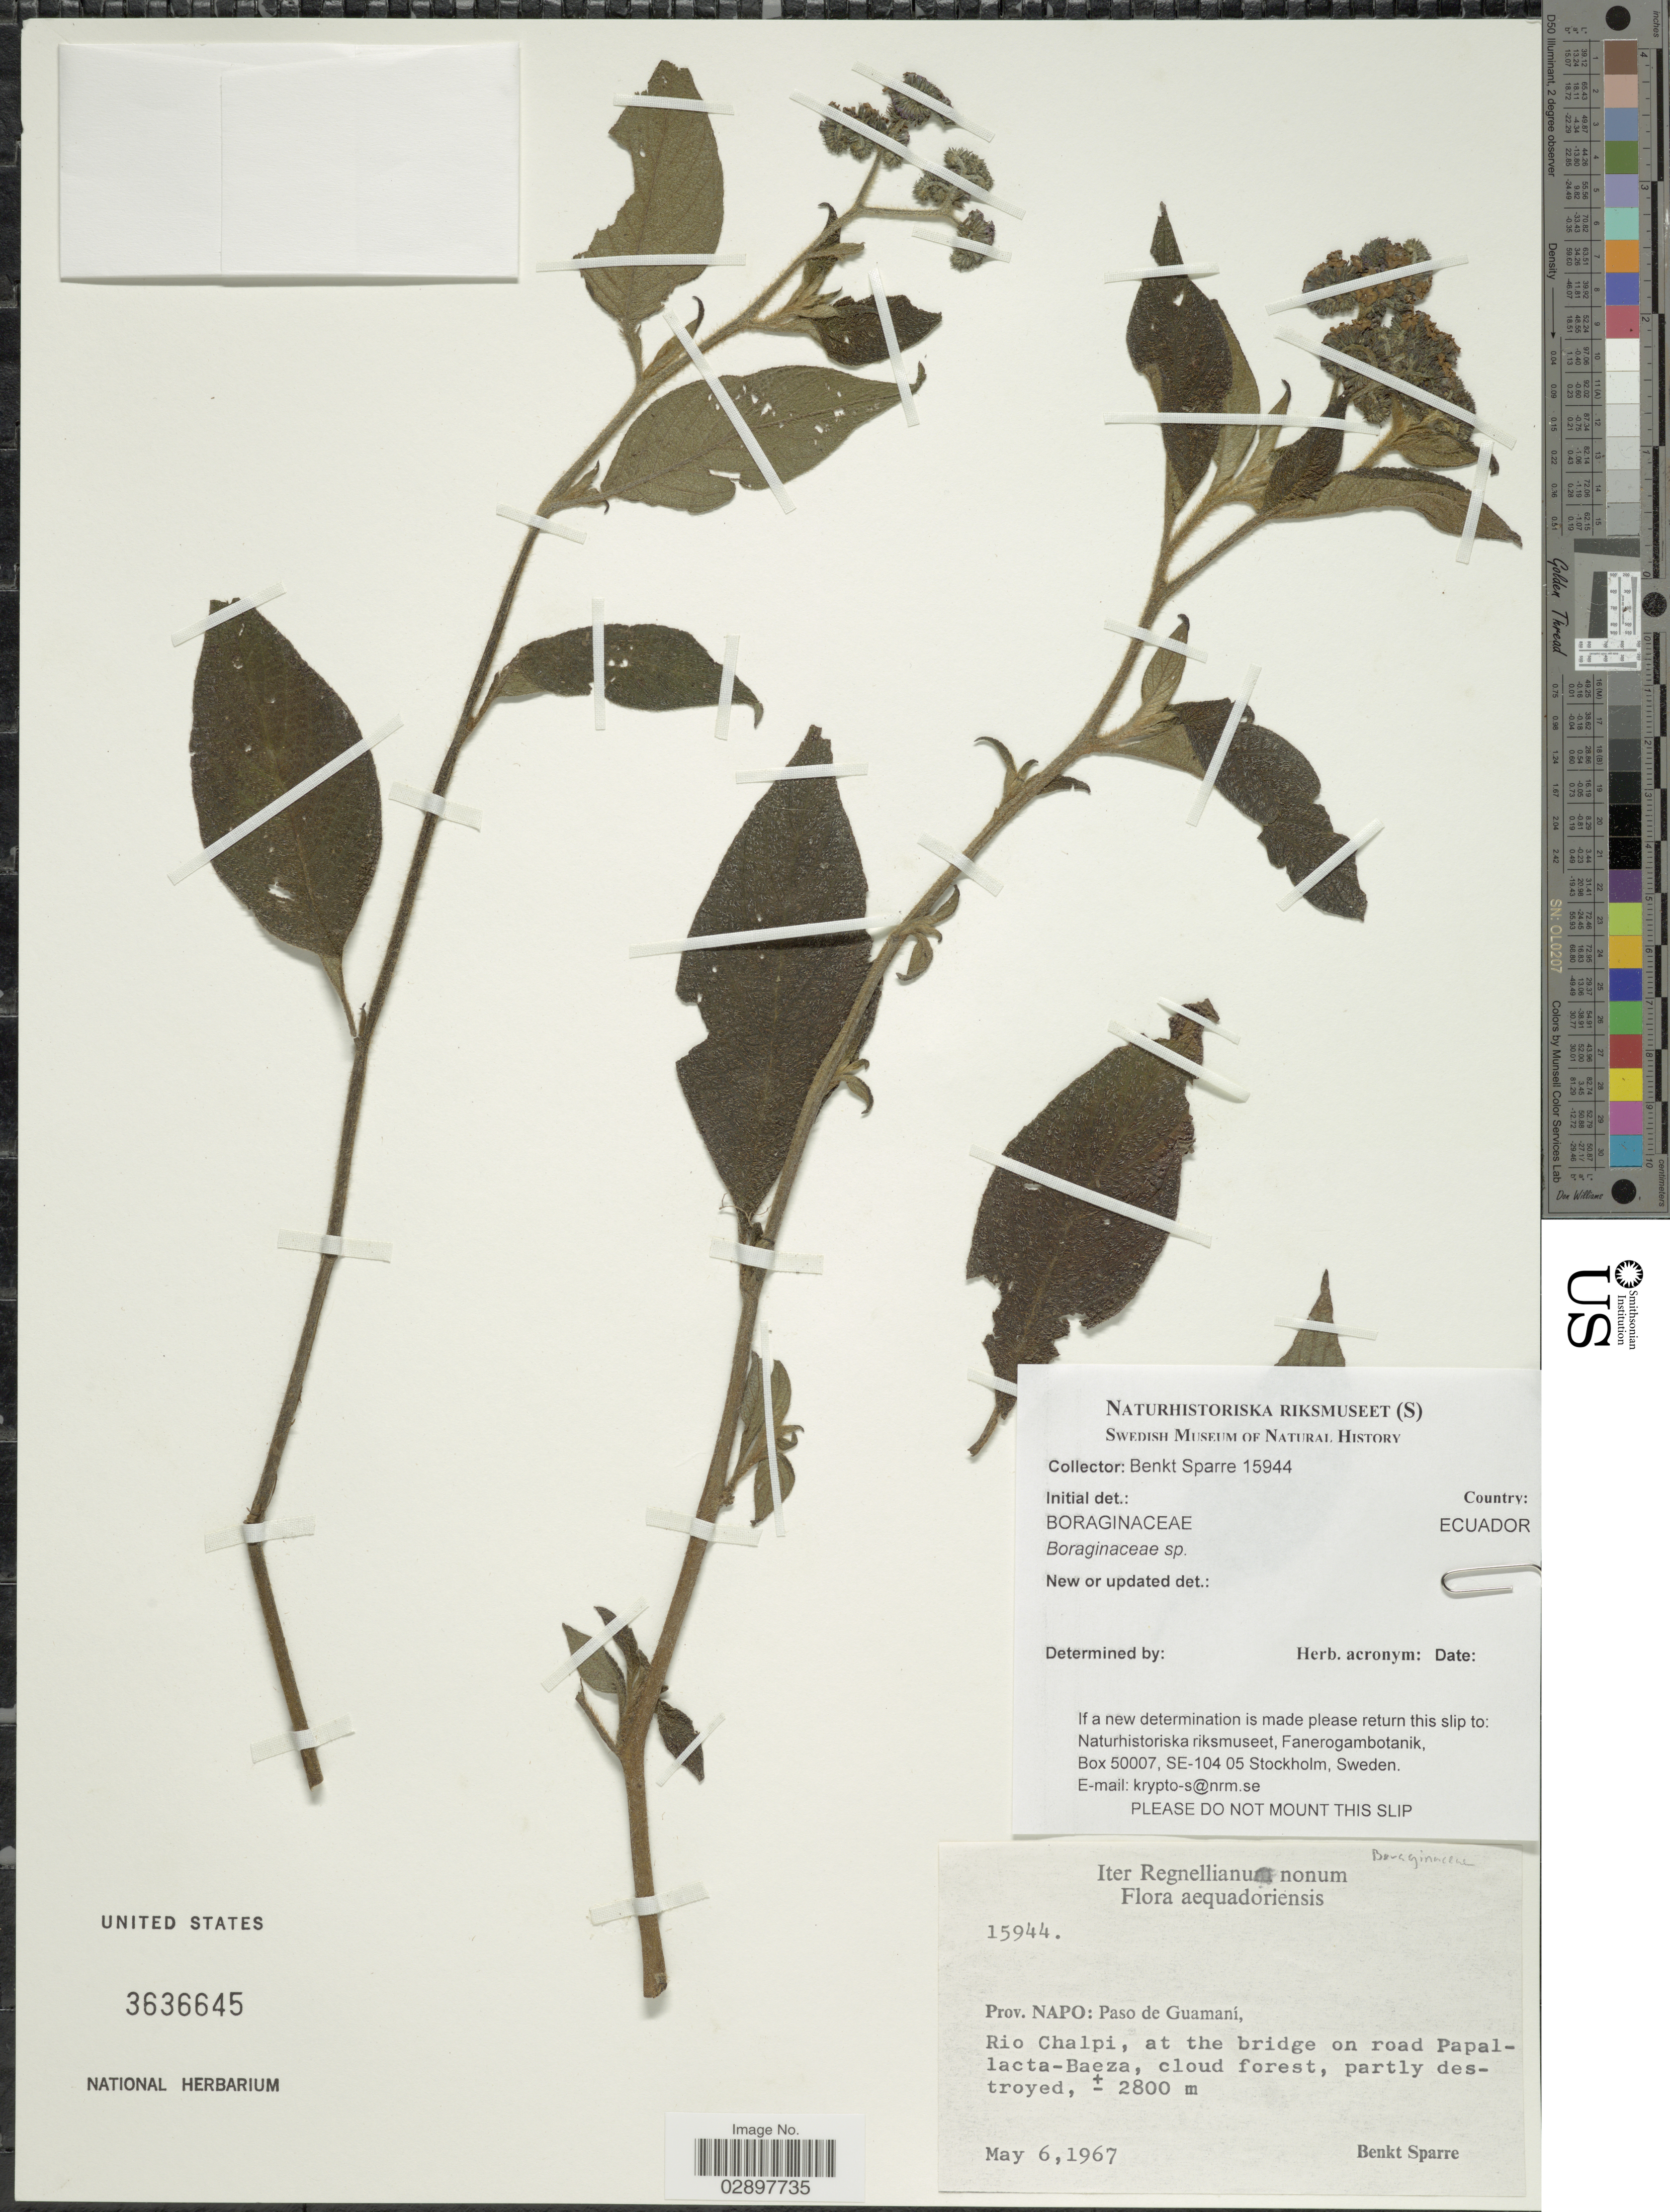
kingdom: Plantae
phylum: Tracheophyta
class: Magnoliopsida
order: Boraginales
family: Heliotropiaceae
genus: Tournefortia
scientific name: Tournefortia sp.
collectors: B. Sparre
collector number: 15944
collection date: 1967-05-06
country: Ecuador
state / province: Napo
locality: Paso de Guamaní, Rio Chalpi, at the bridge on road Papallacta-Baeza.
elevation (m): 2800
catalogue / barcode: US 3636645